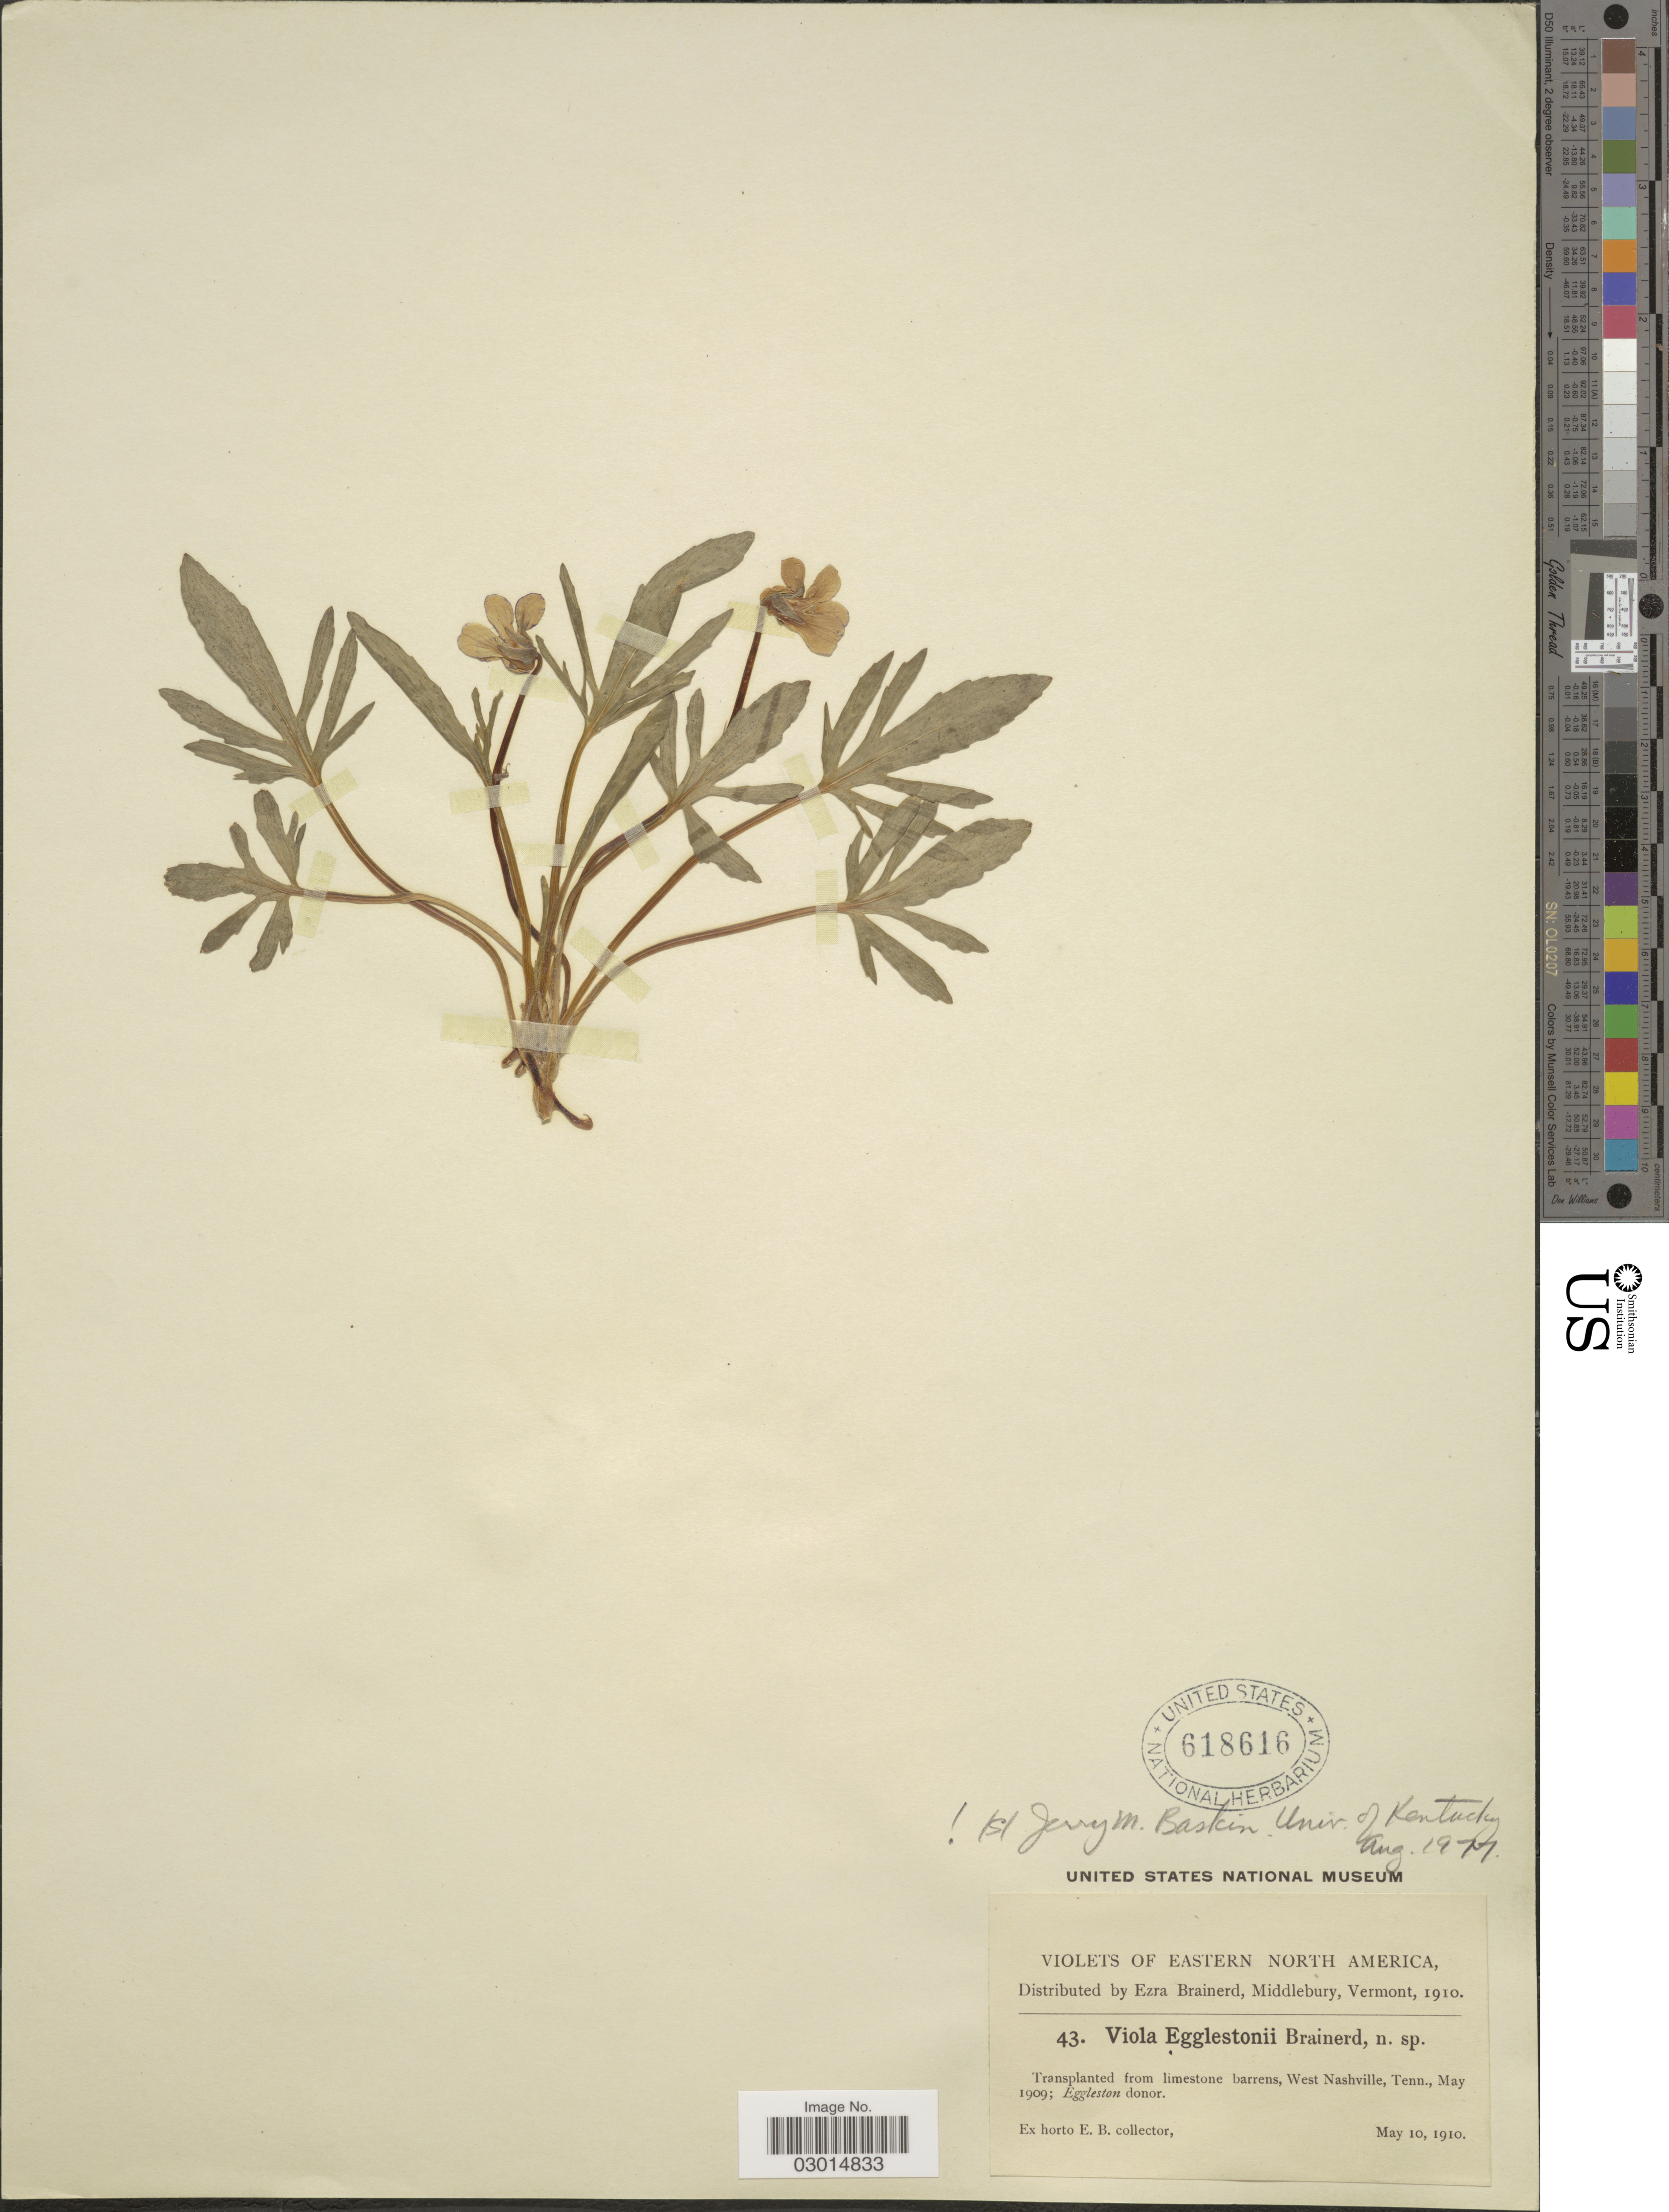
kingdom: Plantae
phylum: Tracheophyta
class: Magnoliopsida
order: Malpighiales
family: Violaceae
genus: Viola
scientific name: Viola egglestonii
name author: Brainerd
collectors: ex herb. Ezra Brainerd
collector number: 43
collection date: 1910-05-10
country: United States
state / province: Tennessee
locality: Eastern North America. Transplanted from limestone barrens, West Nashville, Tenn.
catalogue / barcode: US 618616